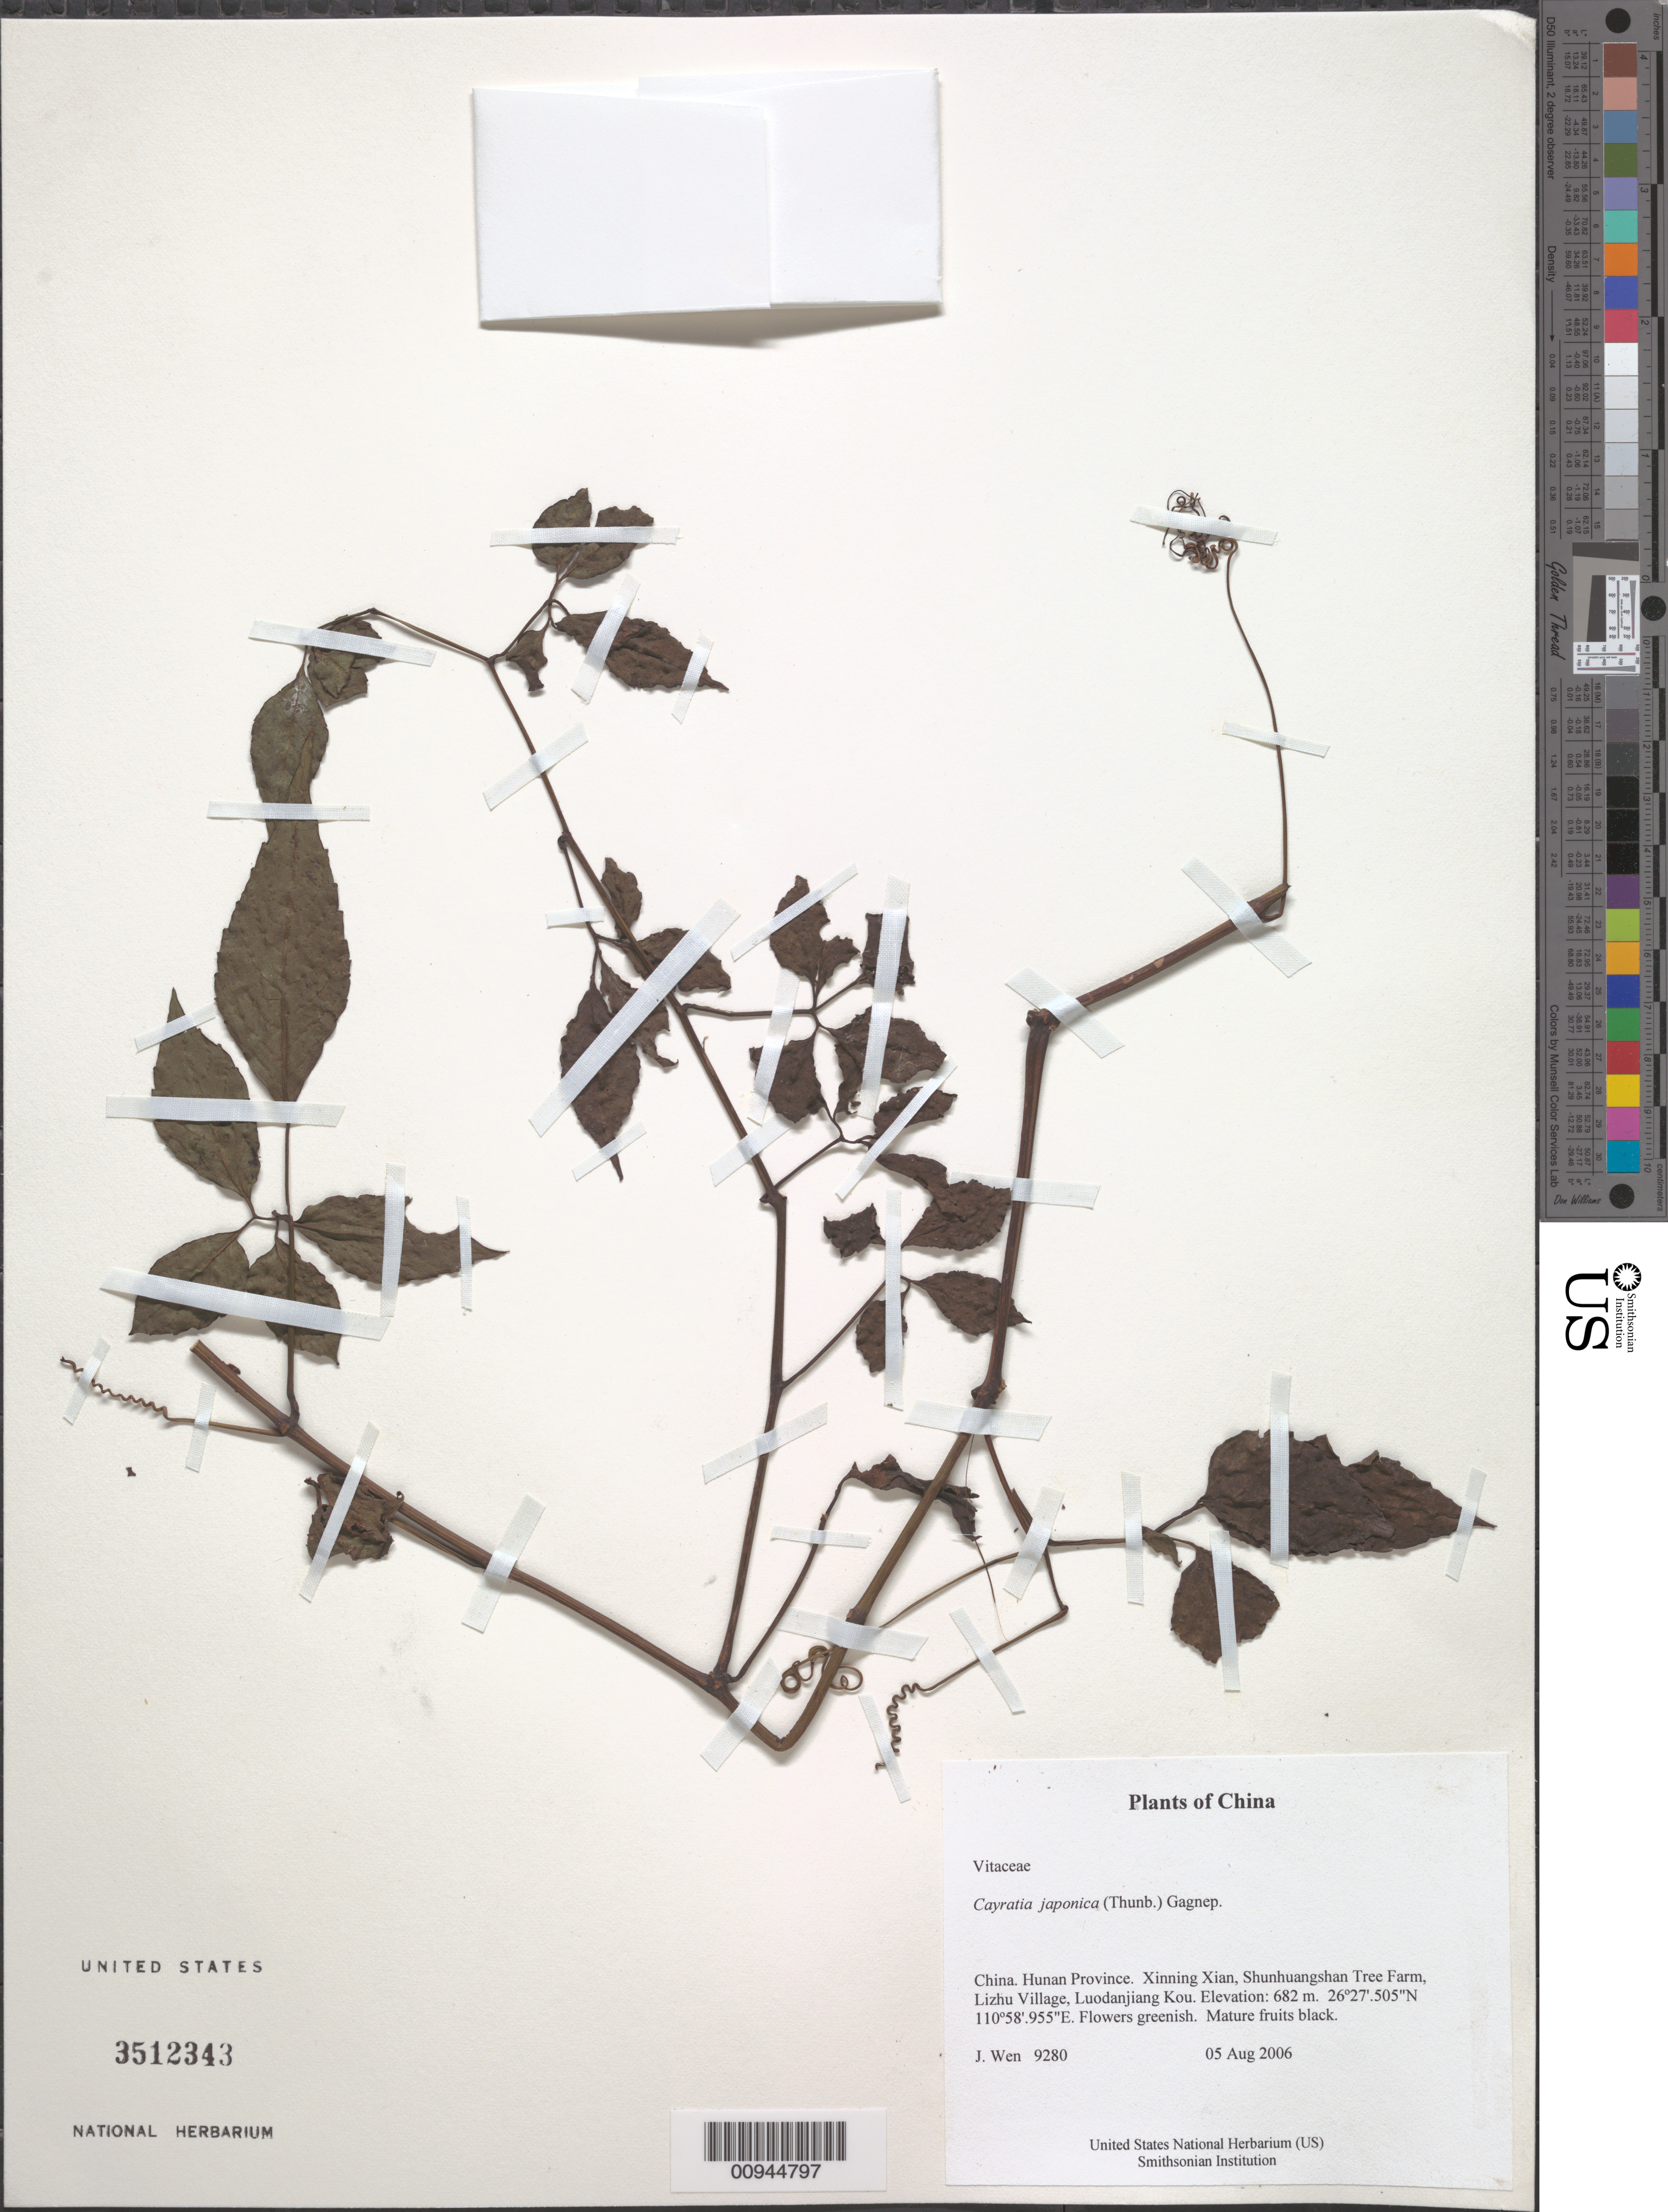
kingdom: Plantae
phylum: Tracheophyta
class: Magnoliopsida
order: Vitales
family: Vitaceae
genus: Causonis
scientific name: Causonis japonica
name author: (Thunb.) Raf.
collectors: J. Wen & S. Wu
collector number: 9280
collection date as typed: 05 Aug 2006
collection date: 2006-08-05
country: China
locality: Hunan Province. Xinning Xian, Shunhuangshan Tree Farm, Lizhu Village, Luodanjiang Kou.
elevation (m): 682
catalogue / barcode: US 3512343